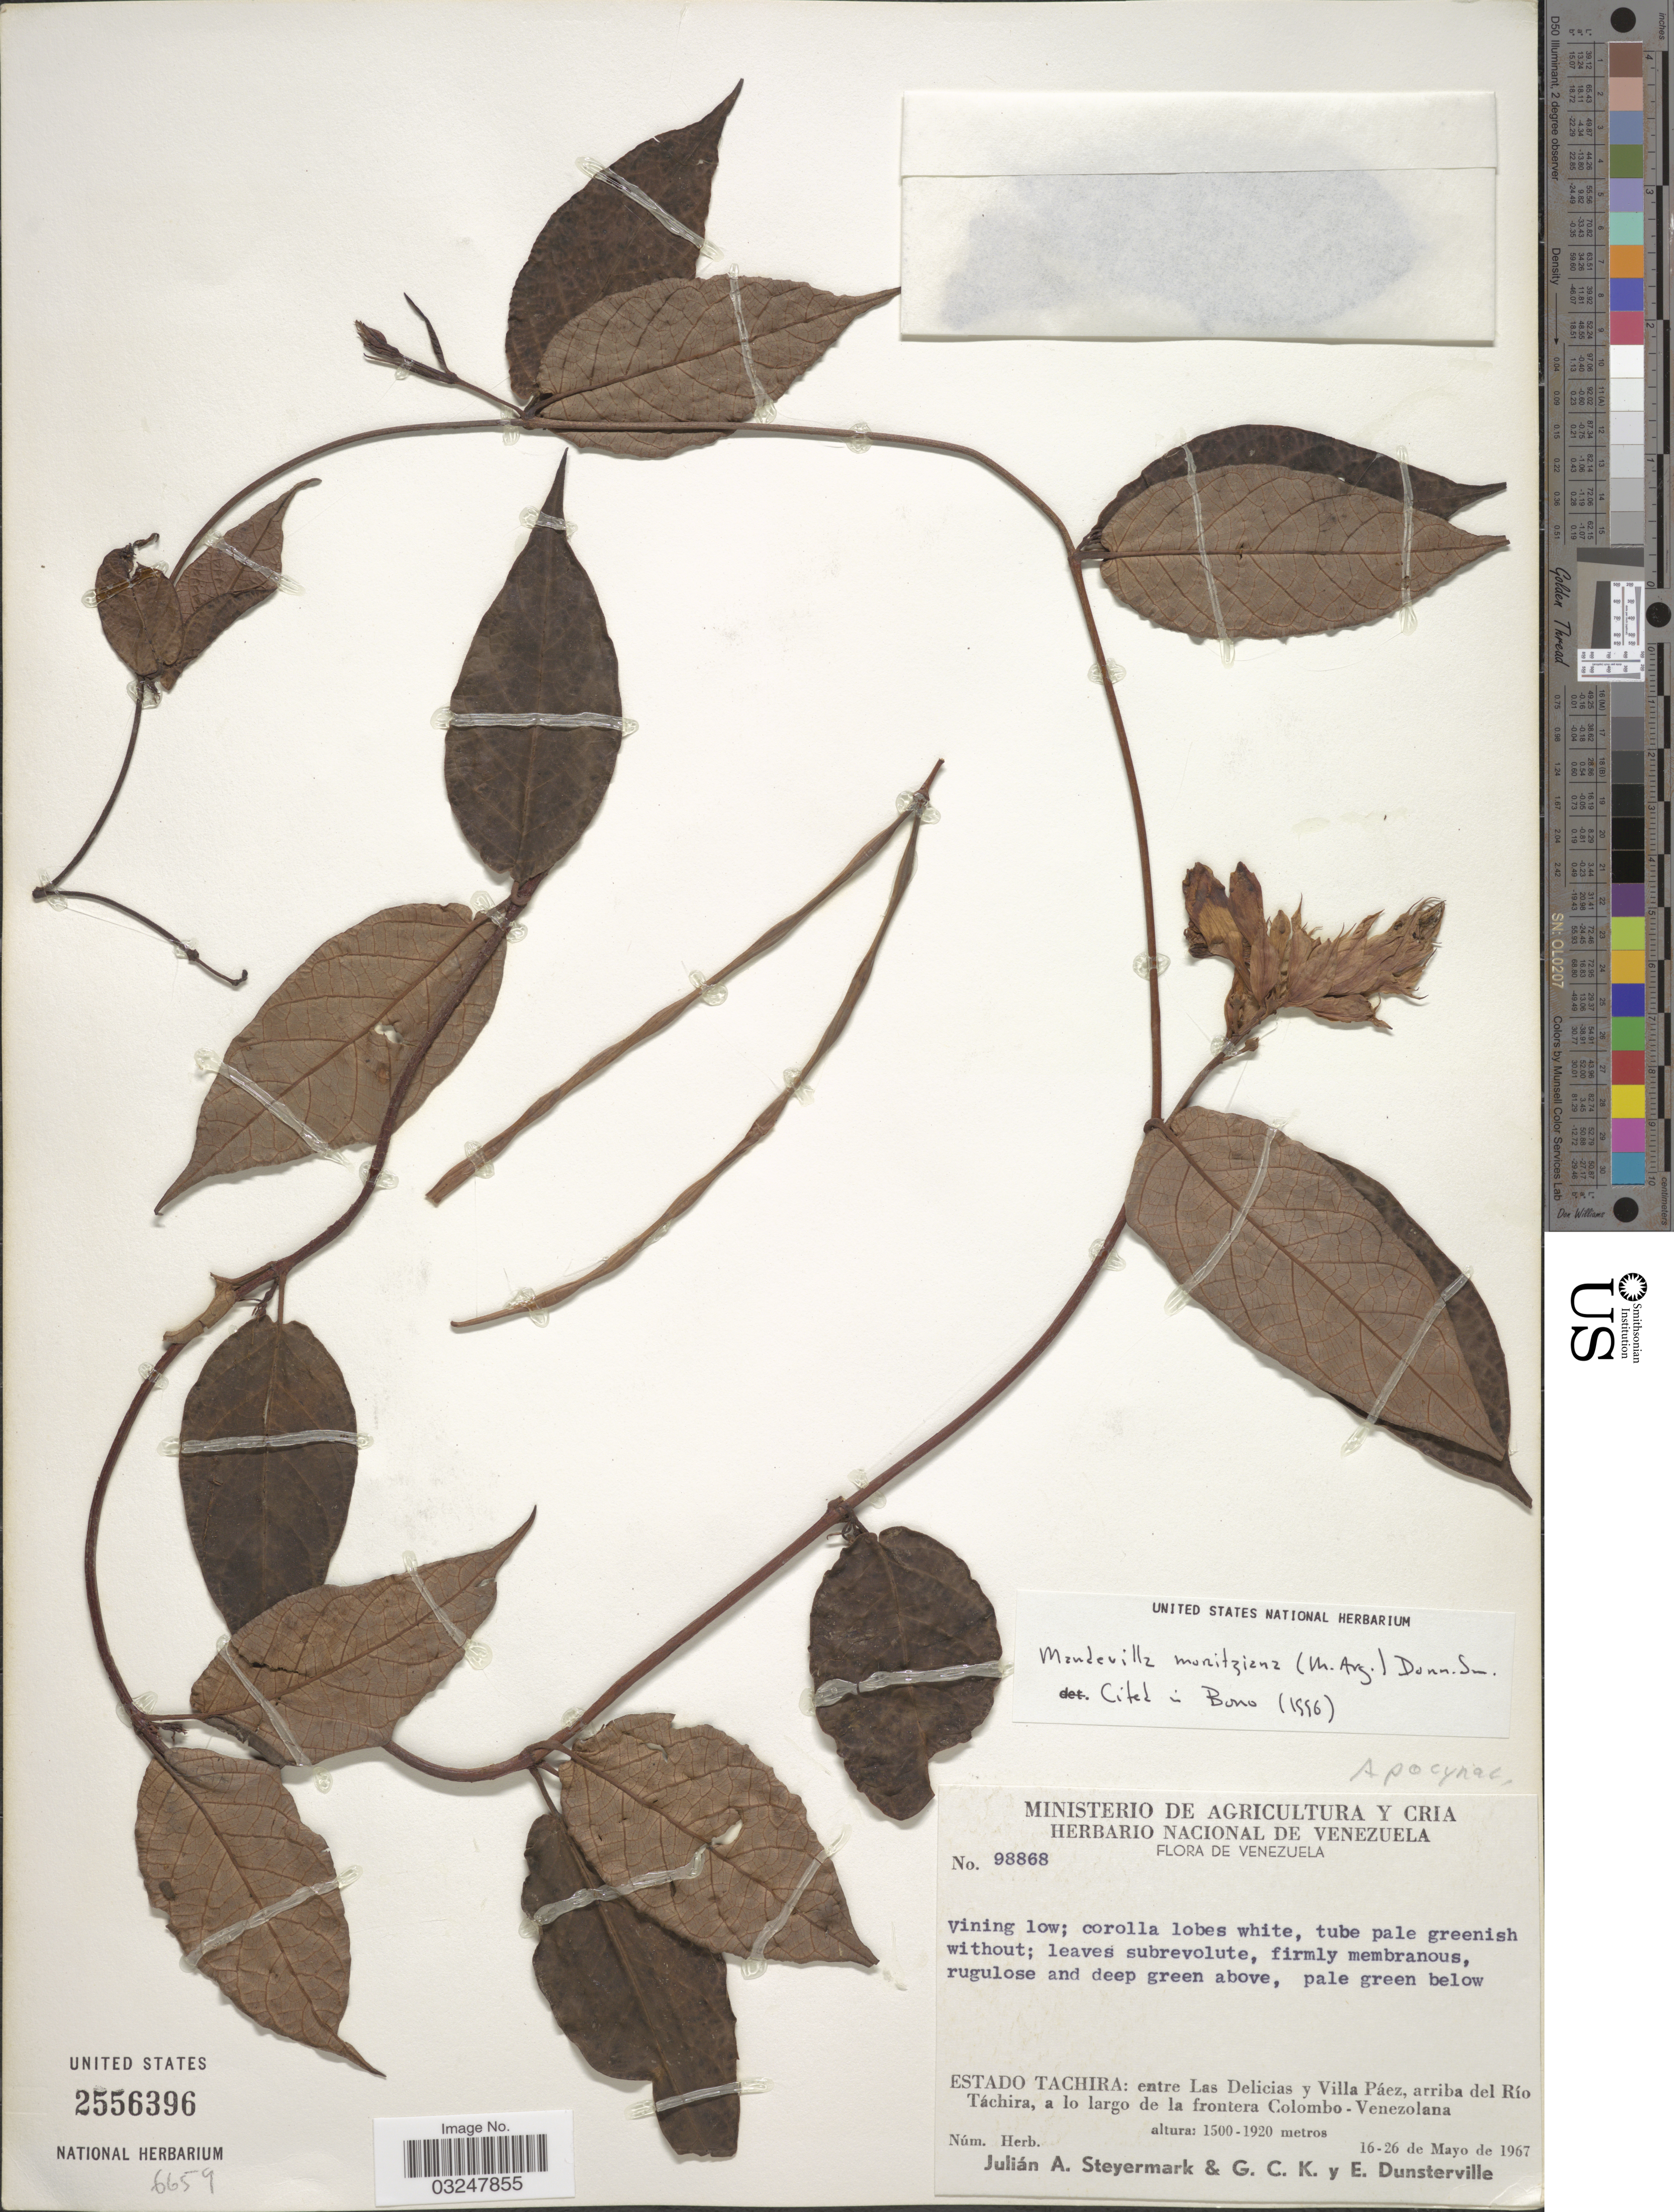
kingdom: Plantae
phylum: Tracheophyta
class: Magnoliopsida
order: Gentianales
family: Apocynaceae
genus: Mandevilla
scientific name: Mandevilla moritziana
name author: (Müll. Arg.) Donn. Sm.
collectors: J. Steyermark, G. C. K. Dunsterville & E. Dunsterville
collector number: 98868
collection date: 1967-05-16/1967-05-26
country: Venezuela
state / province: Tachira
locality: Entre Las Delicias y Villa Páez, arriba del Río Táchira, a lo largo de la frontera Colombo - Venezolana.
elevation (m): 1500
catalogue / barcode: US 2556396